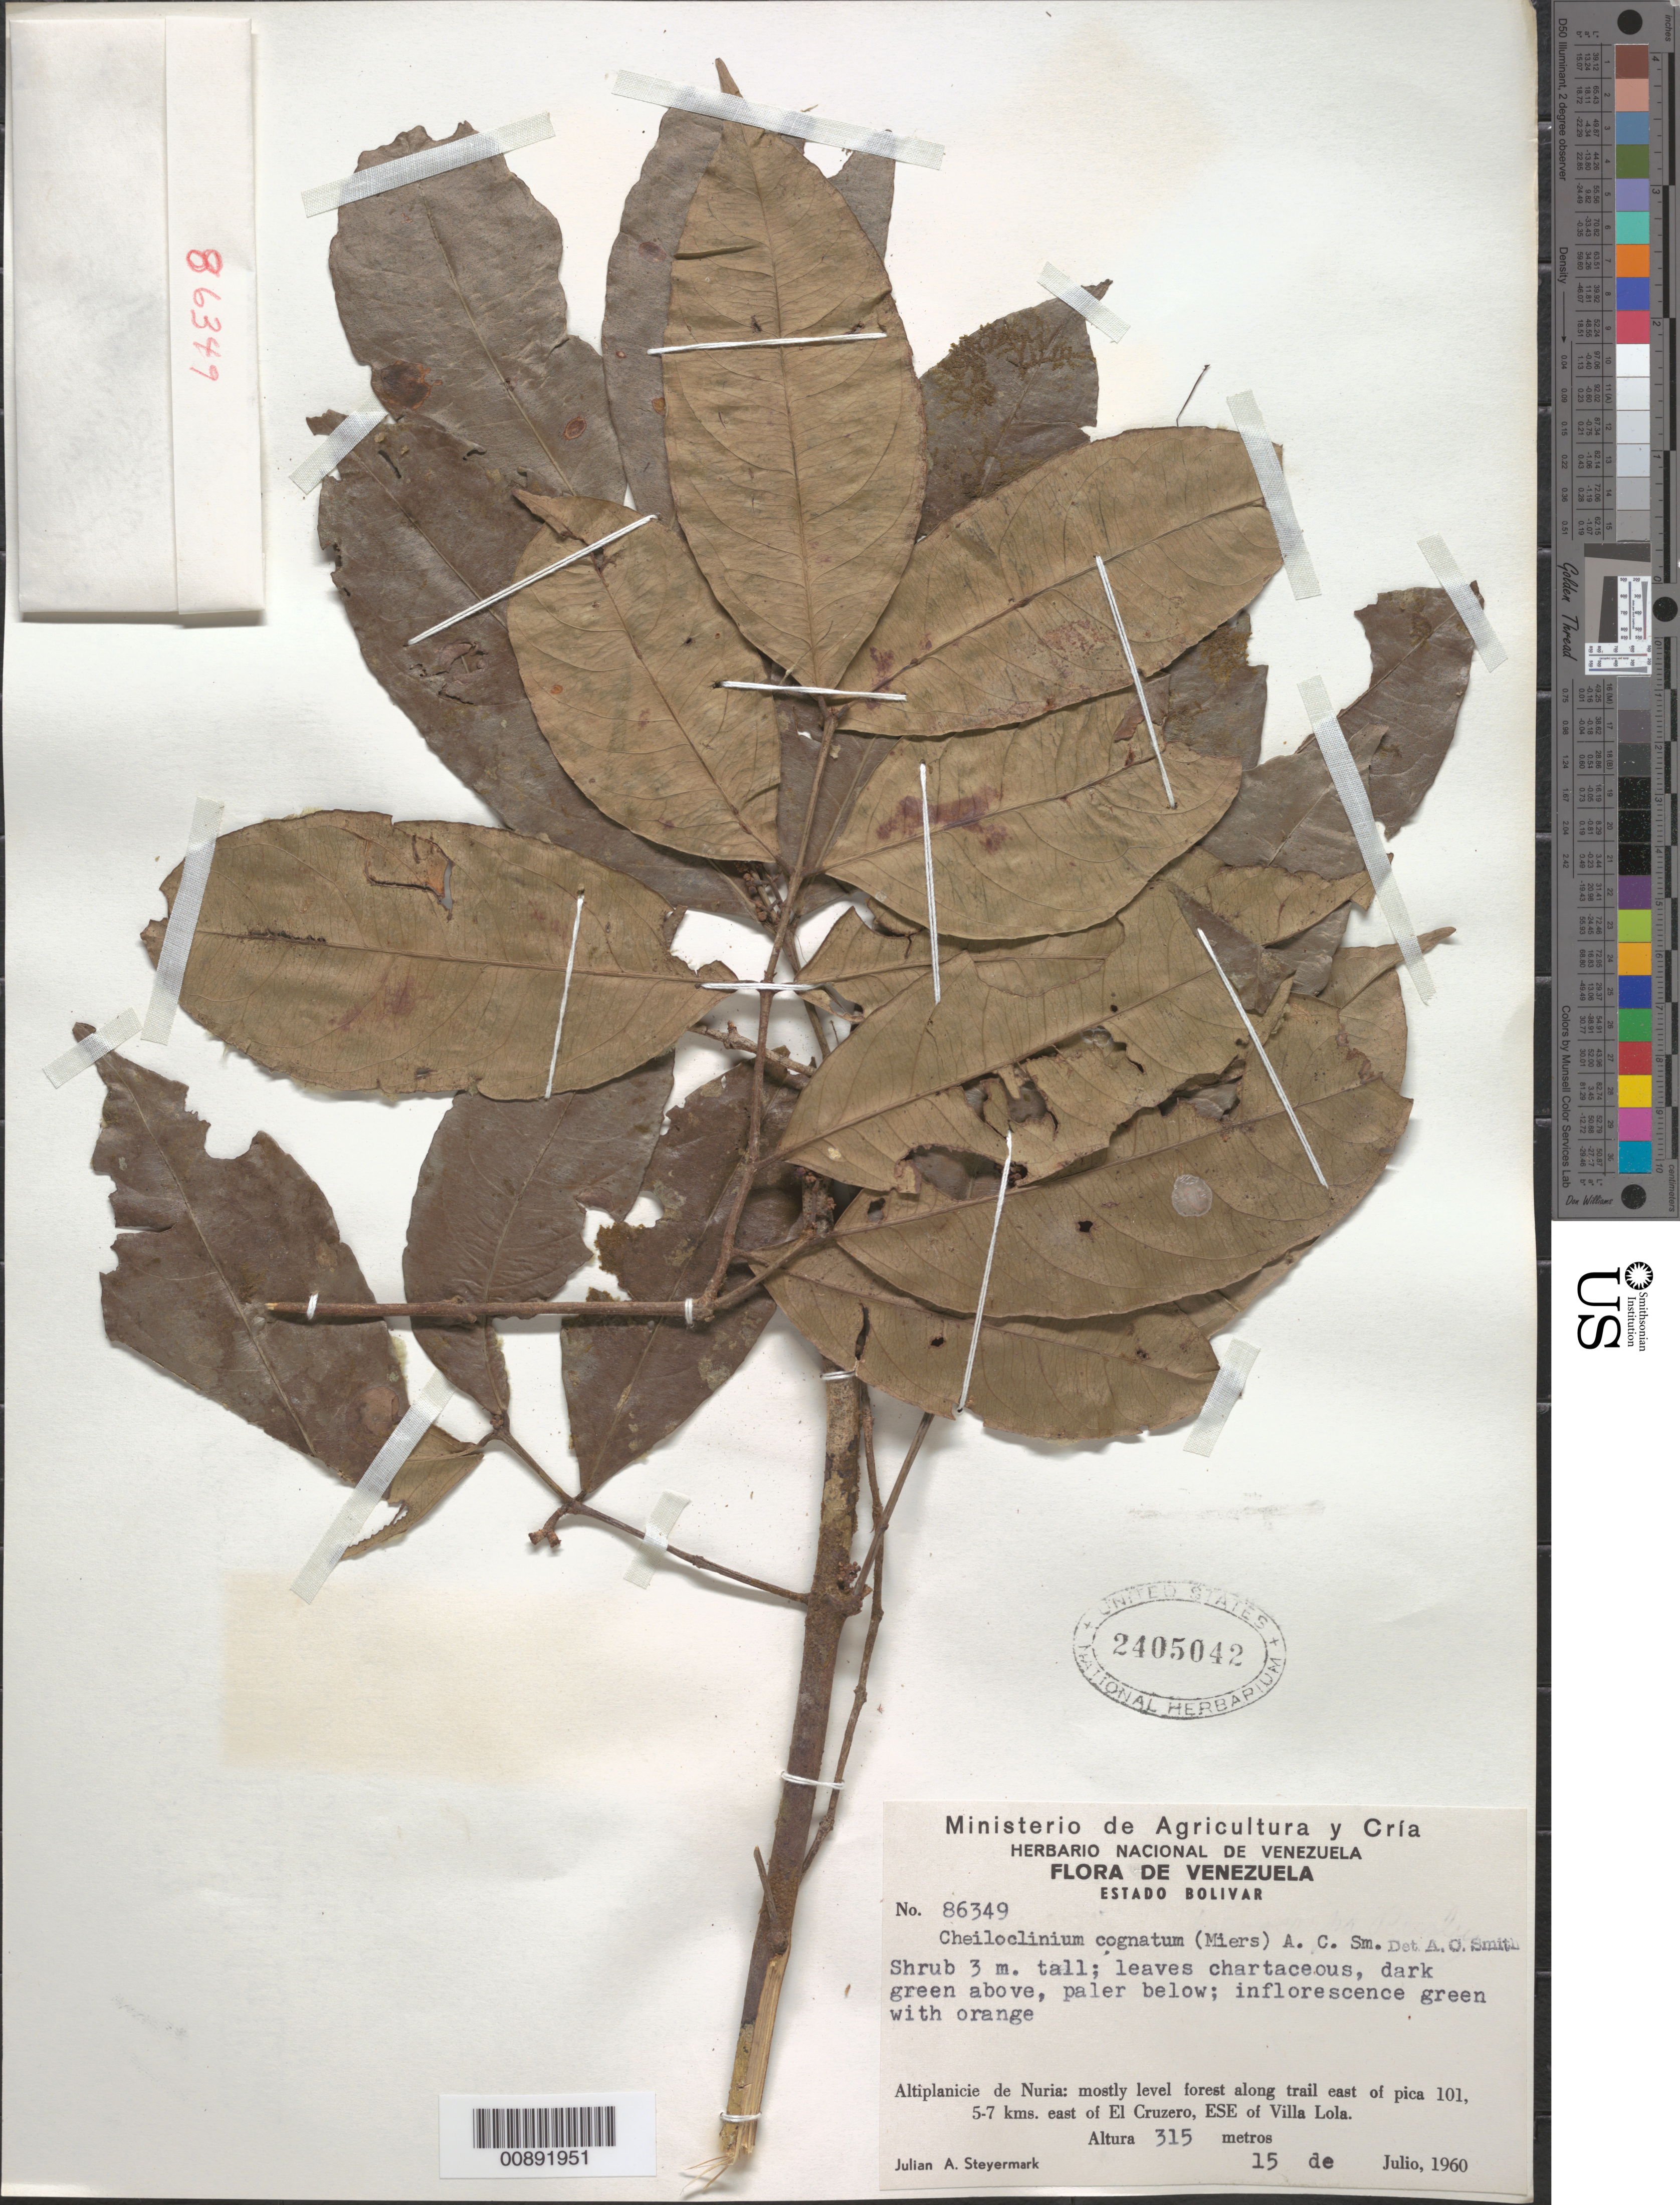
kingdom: Plantae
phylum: Tracheophyta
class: Magnoliopsida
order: Celastrales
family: Celastraceae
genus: Cheiloclinium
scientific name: Cheiloclinium cognatum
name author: (Miers) A.C. Sm.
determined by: Smith, A. C.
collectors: J. Steyermark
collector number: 86349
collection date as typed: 15-Jul-60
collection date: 1960-07-15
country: Venezuela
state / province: Bolívar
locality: Altiplanicie de Nuria, trail E of pk 101, 5-7 km E of El Cruzero, ESE of Villa Lola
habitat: Mostly level forest along trail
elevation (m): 315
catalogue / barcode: US 2405042